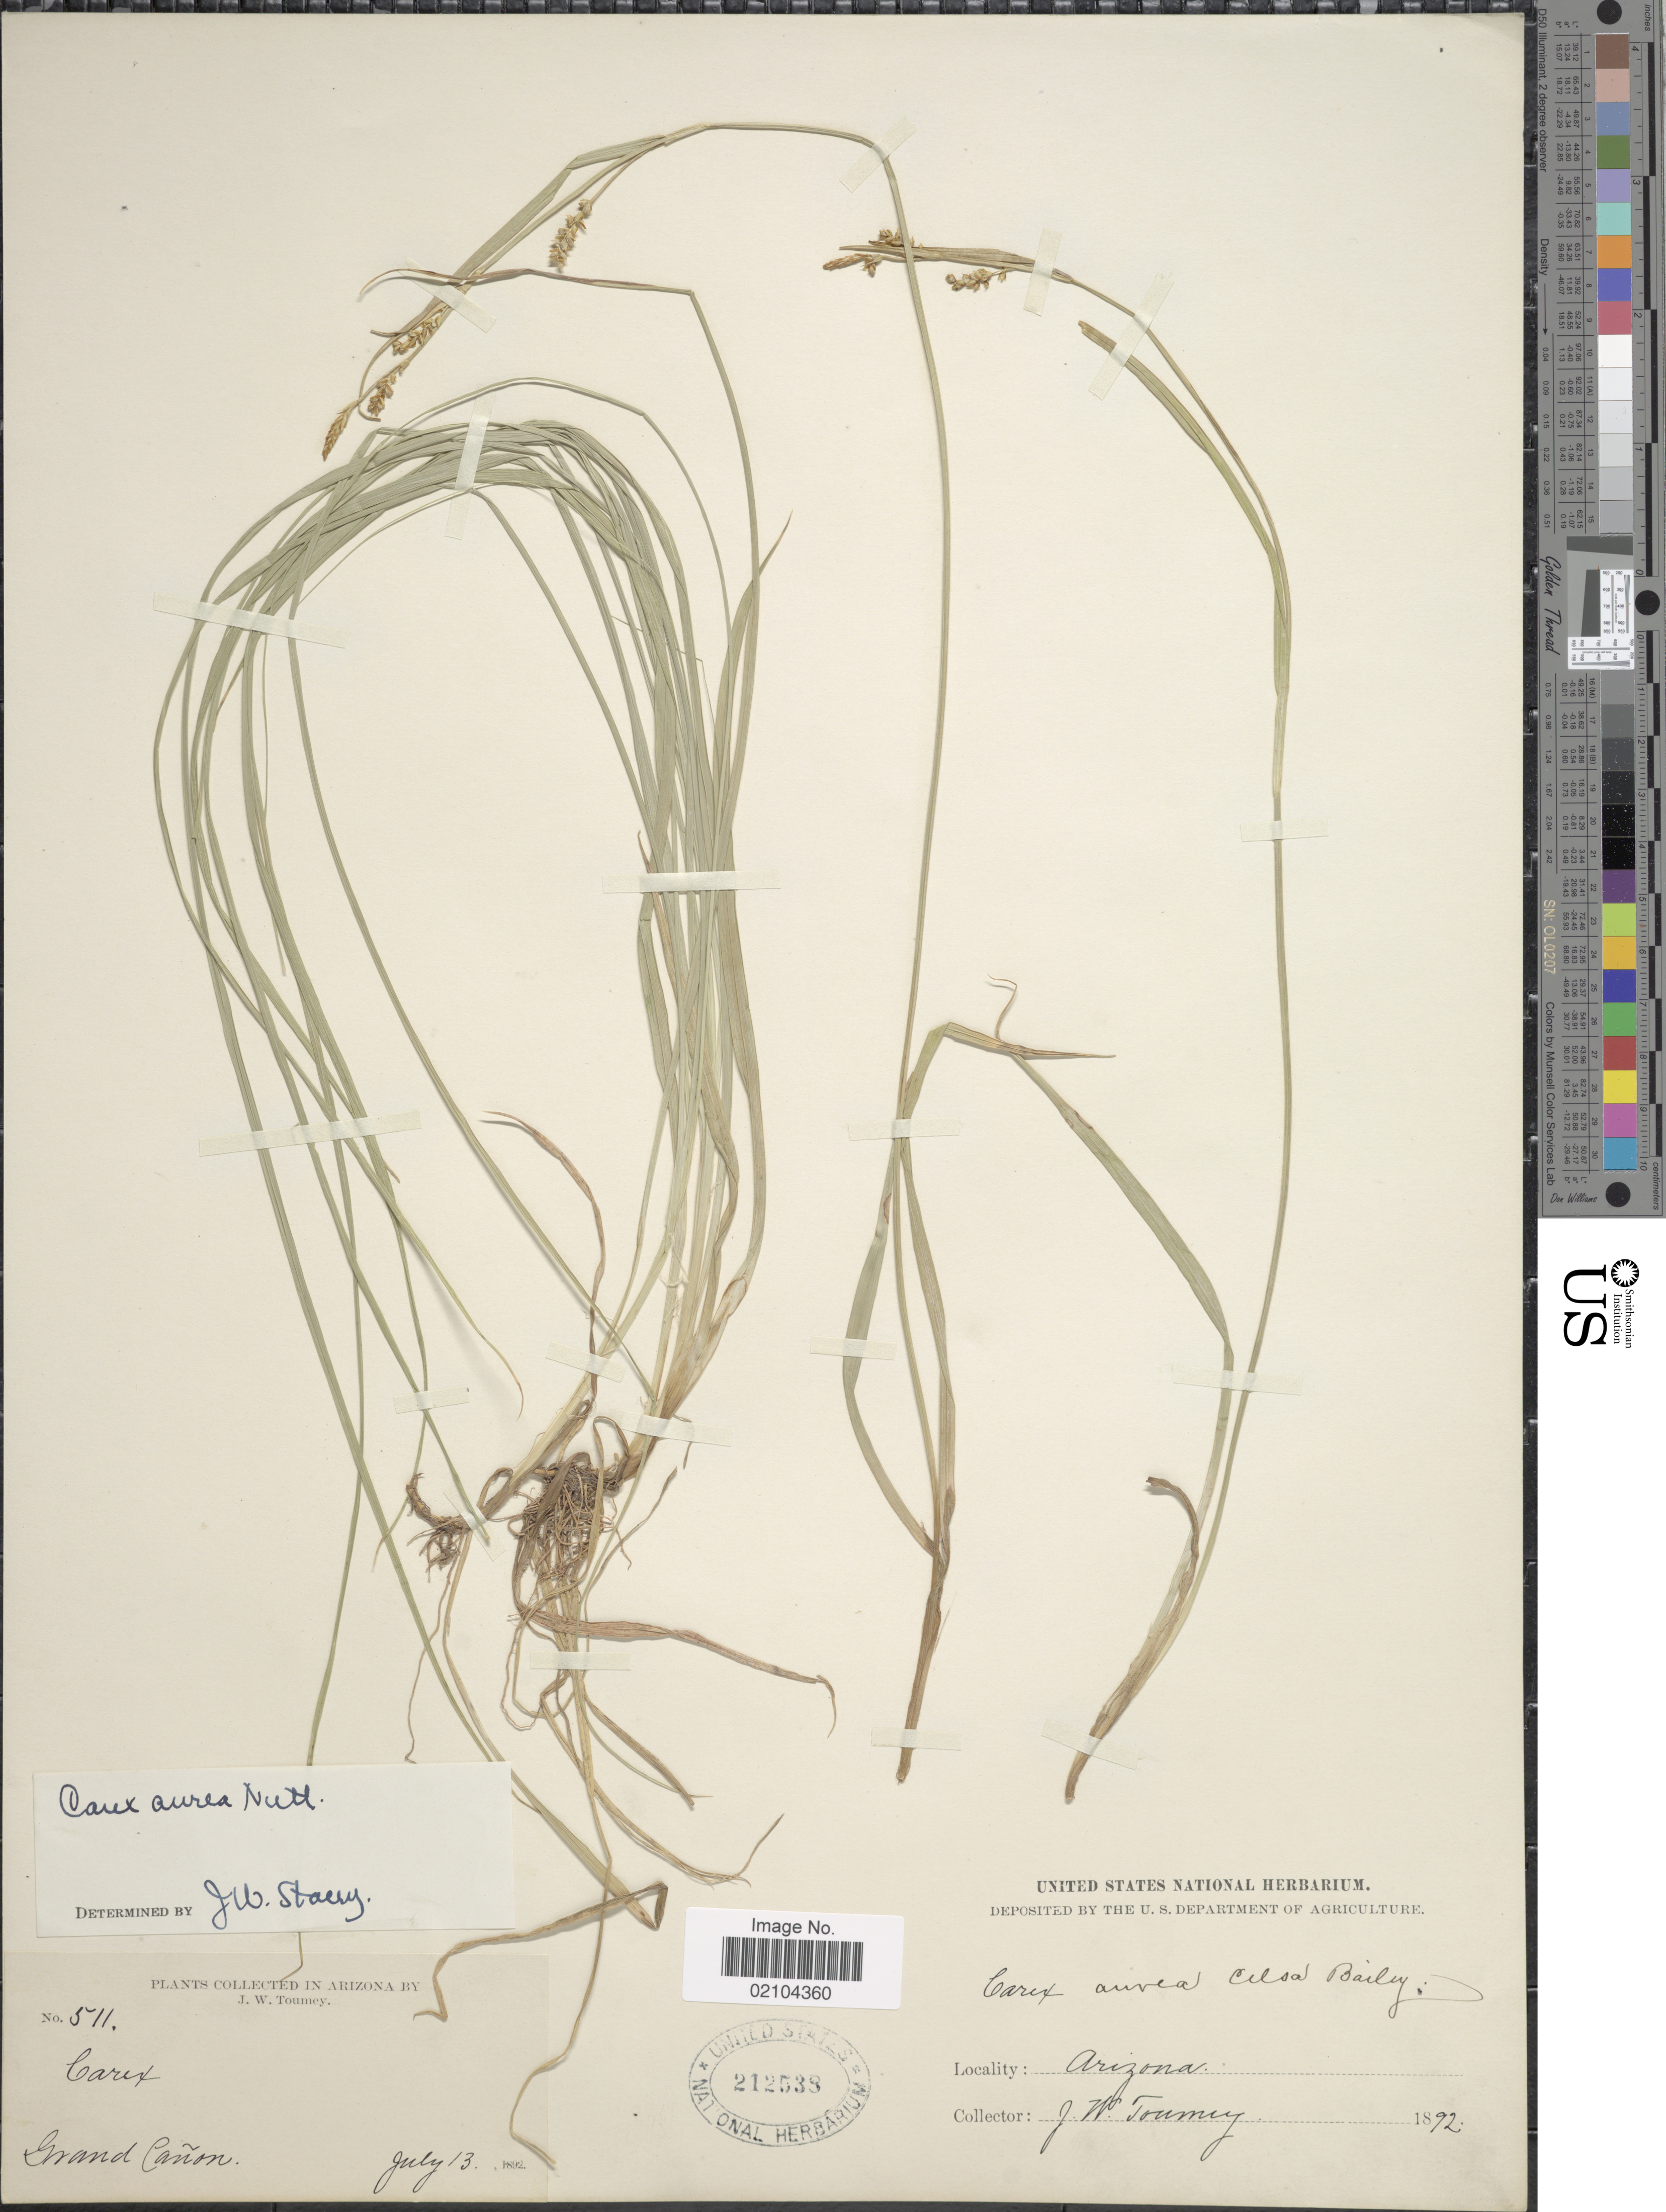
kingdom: Plantae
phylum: Tracheophyta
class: Liliopsida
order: Poales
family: Cyperaceae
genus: Carex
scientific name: Carex aurea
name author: Nutt.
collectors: J. W. Toumey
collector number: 511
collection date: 1892-07-13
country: United States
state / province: Arizona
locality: Grand Canon.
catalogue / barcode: US 212533